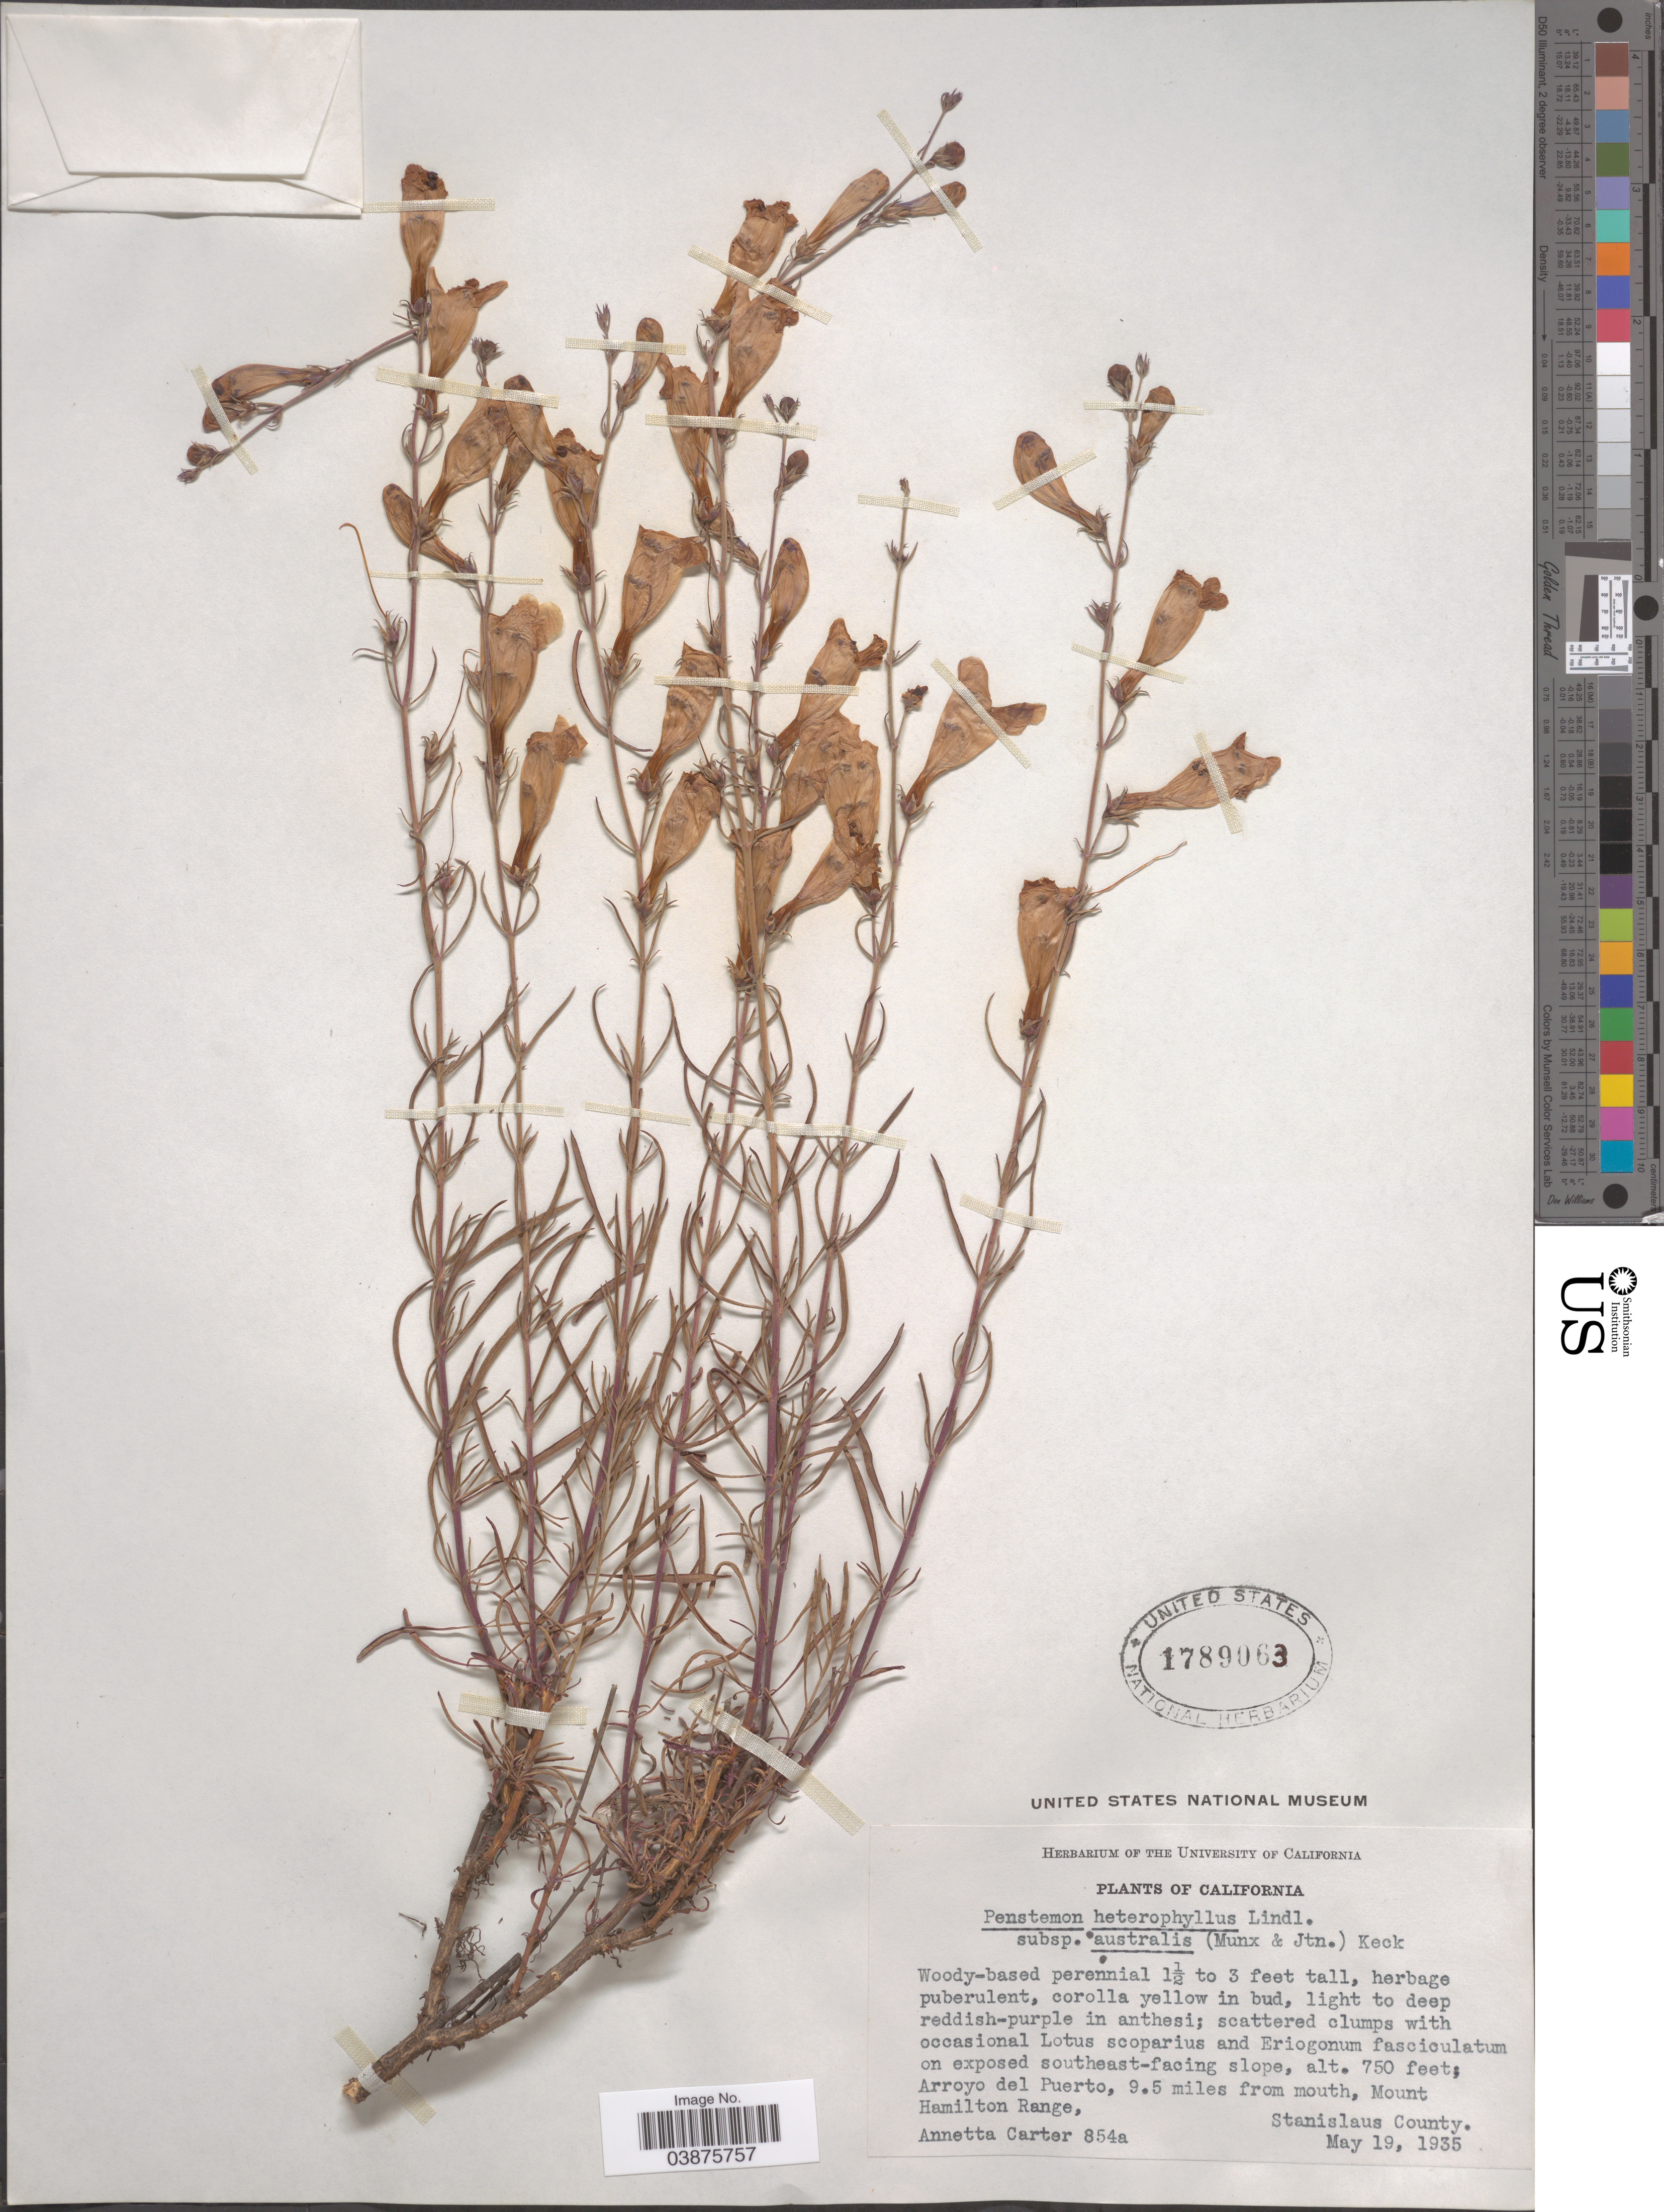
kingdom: Plantae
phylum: Tracheophyta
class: Magnoliopsida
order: Lamiales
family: Plantaginaceae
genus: Penstemon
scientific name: Penstemon heterophyllus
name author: Lindl.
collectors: A. Carter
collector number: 854a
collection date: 1935-05-19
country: United States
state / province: California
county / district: Stanislaus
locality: On exposed southeast-facing slope. Arroyo del Puerto, 9.5 miles from mouth, Mount Hamilton Range, Stanislaus County.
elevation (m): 229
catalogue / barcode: US 1789063